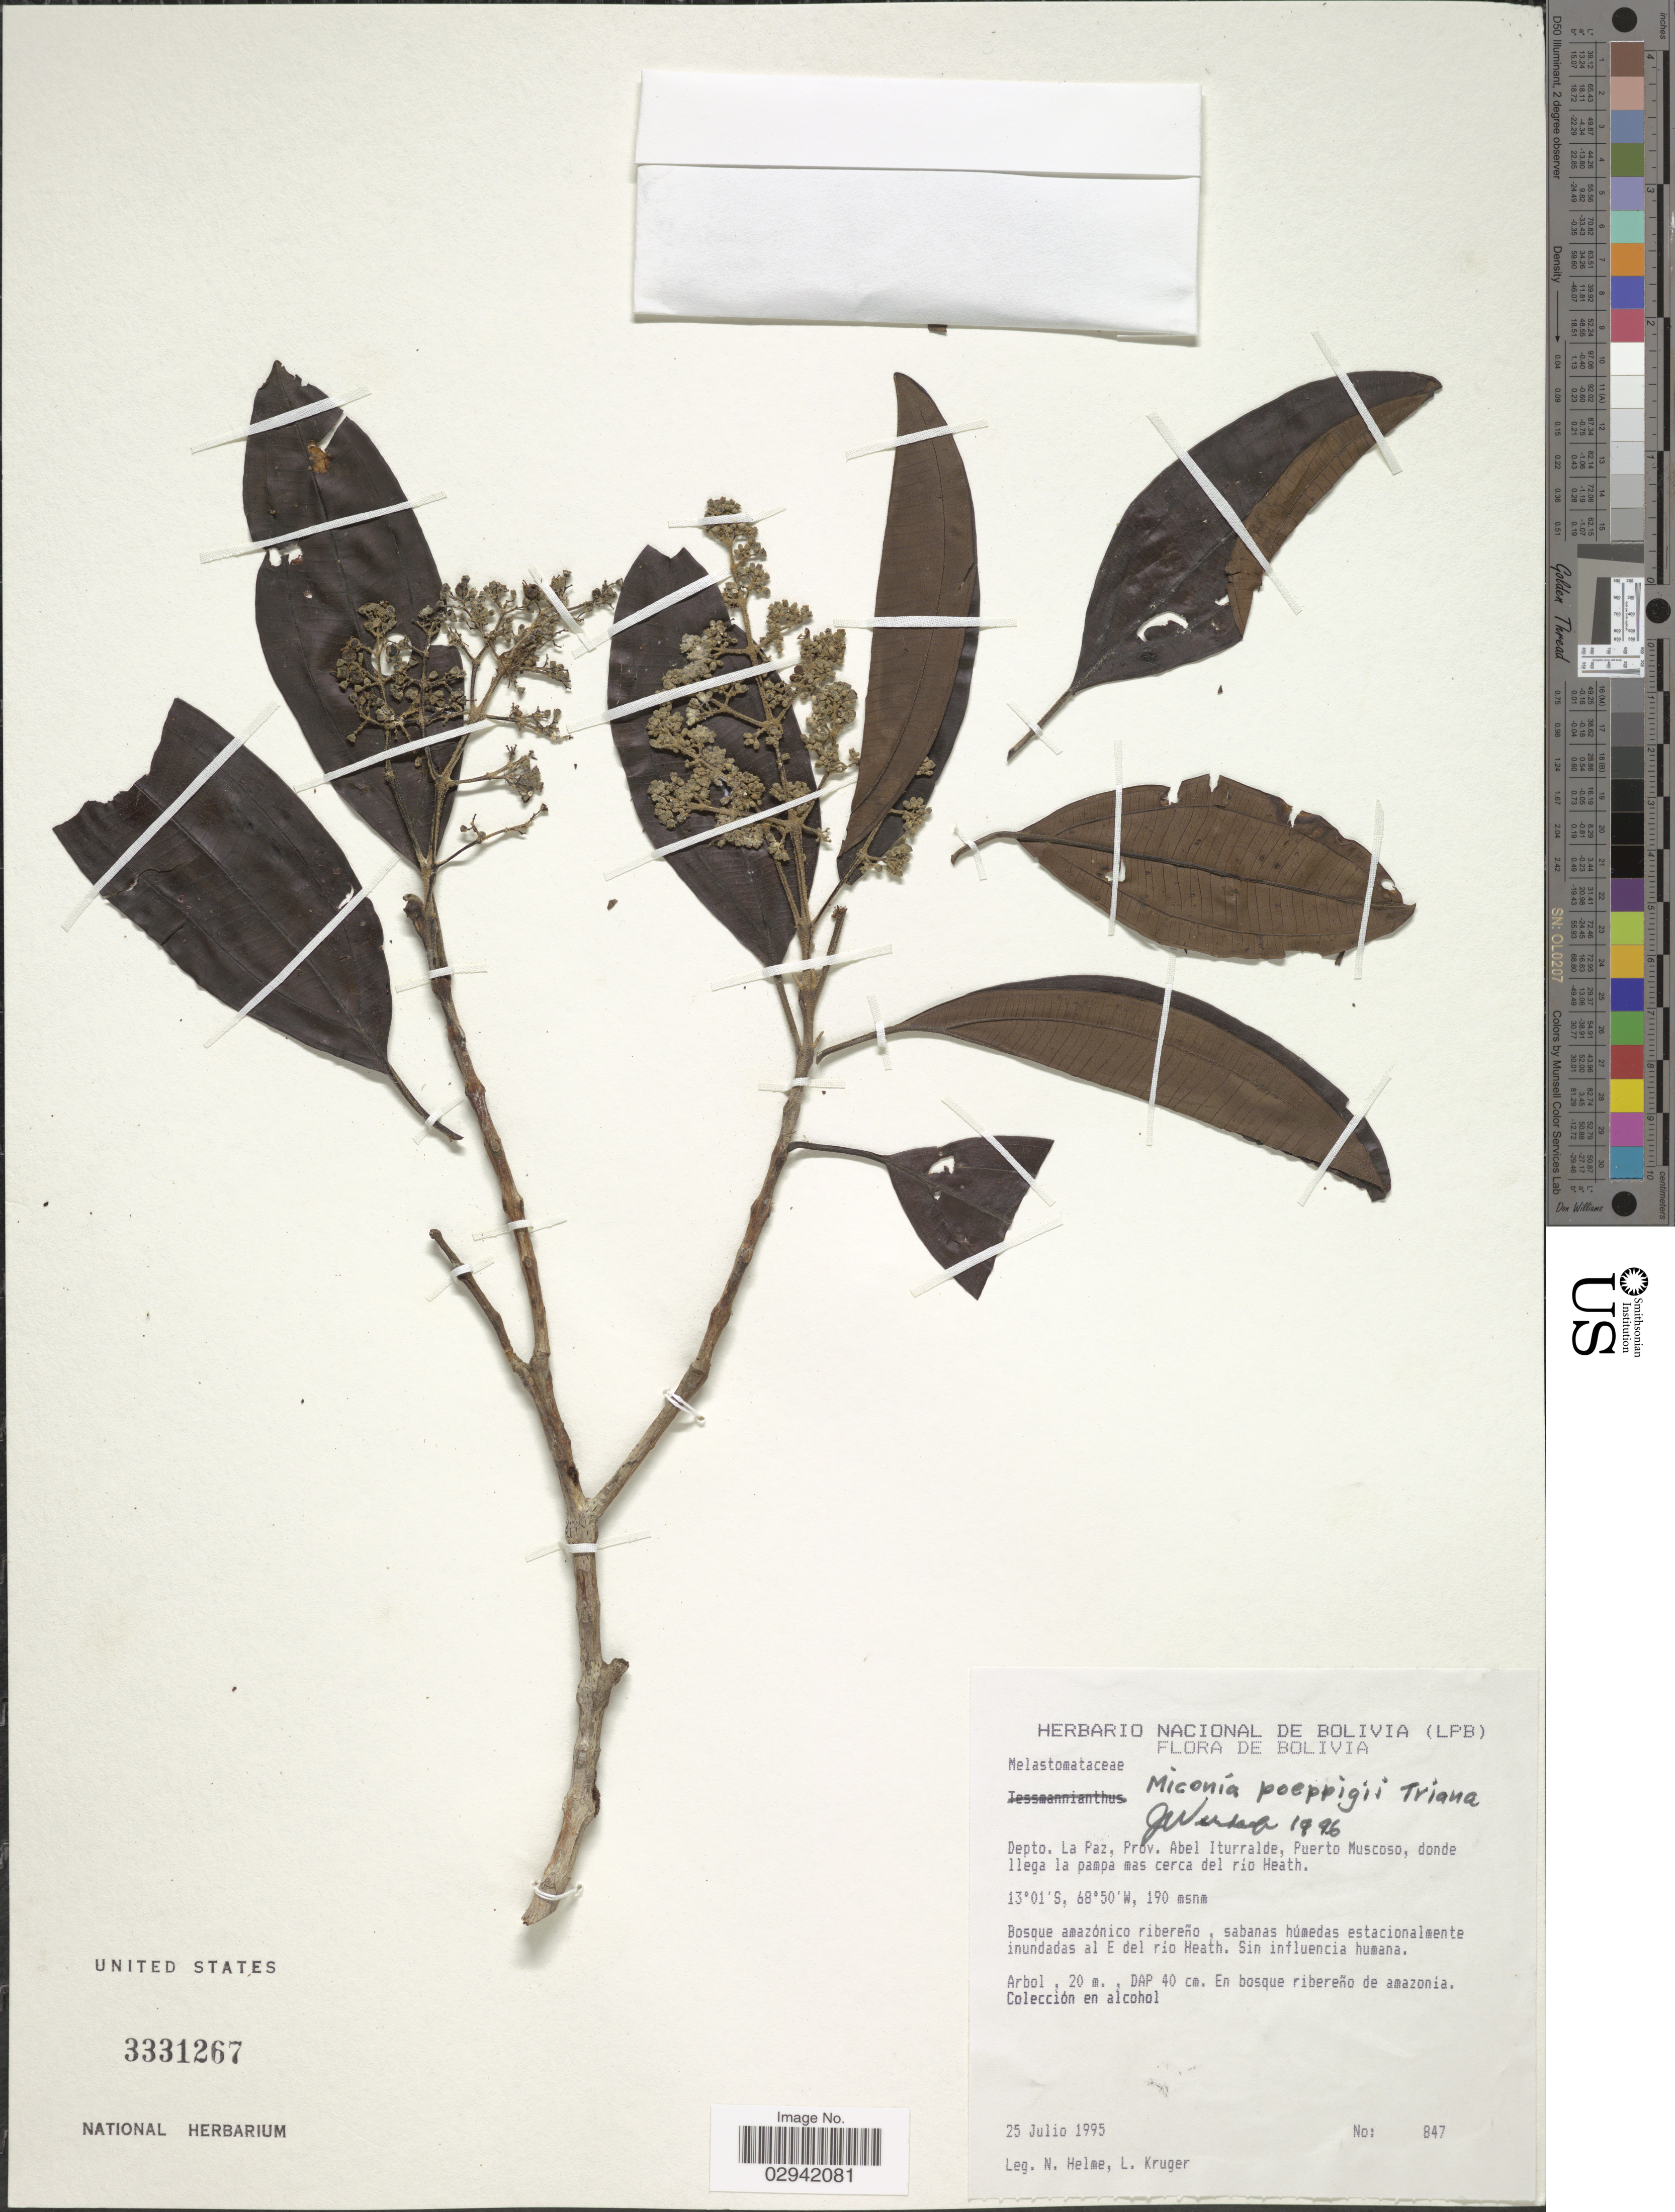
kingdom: Plantae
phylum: Tracheophyta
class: Magnoliopsida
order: Myrtales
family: Melastomataceae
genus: Miconia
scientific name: Miconia poeppigii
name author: Triana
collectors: N. Helme & L. Kruger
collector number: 847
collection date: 1995-07-25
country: Bolivia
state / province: La Paz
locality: Depto. La Paz, Prov. Abel Iturralde, Puerto Muscoso, donde llega la pampa mas cerca del río Heath. Bosque amazónico ribereño , sabanas húmedas estacionalmente inundadas al E del río Heath.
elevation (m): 190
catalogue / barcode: US 3331267